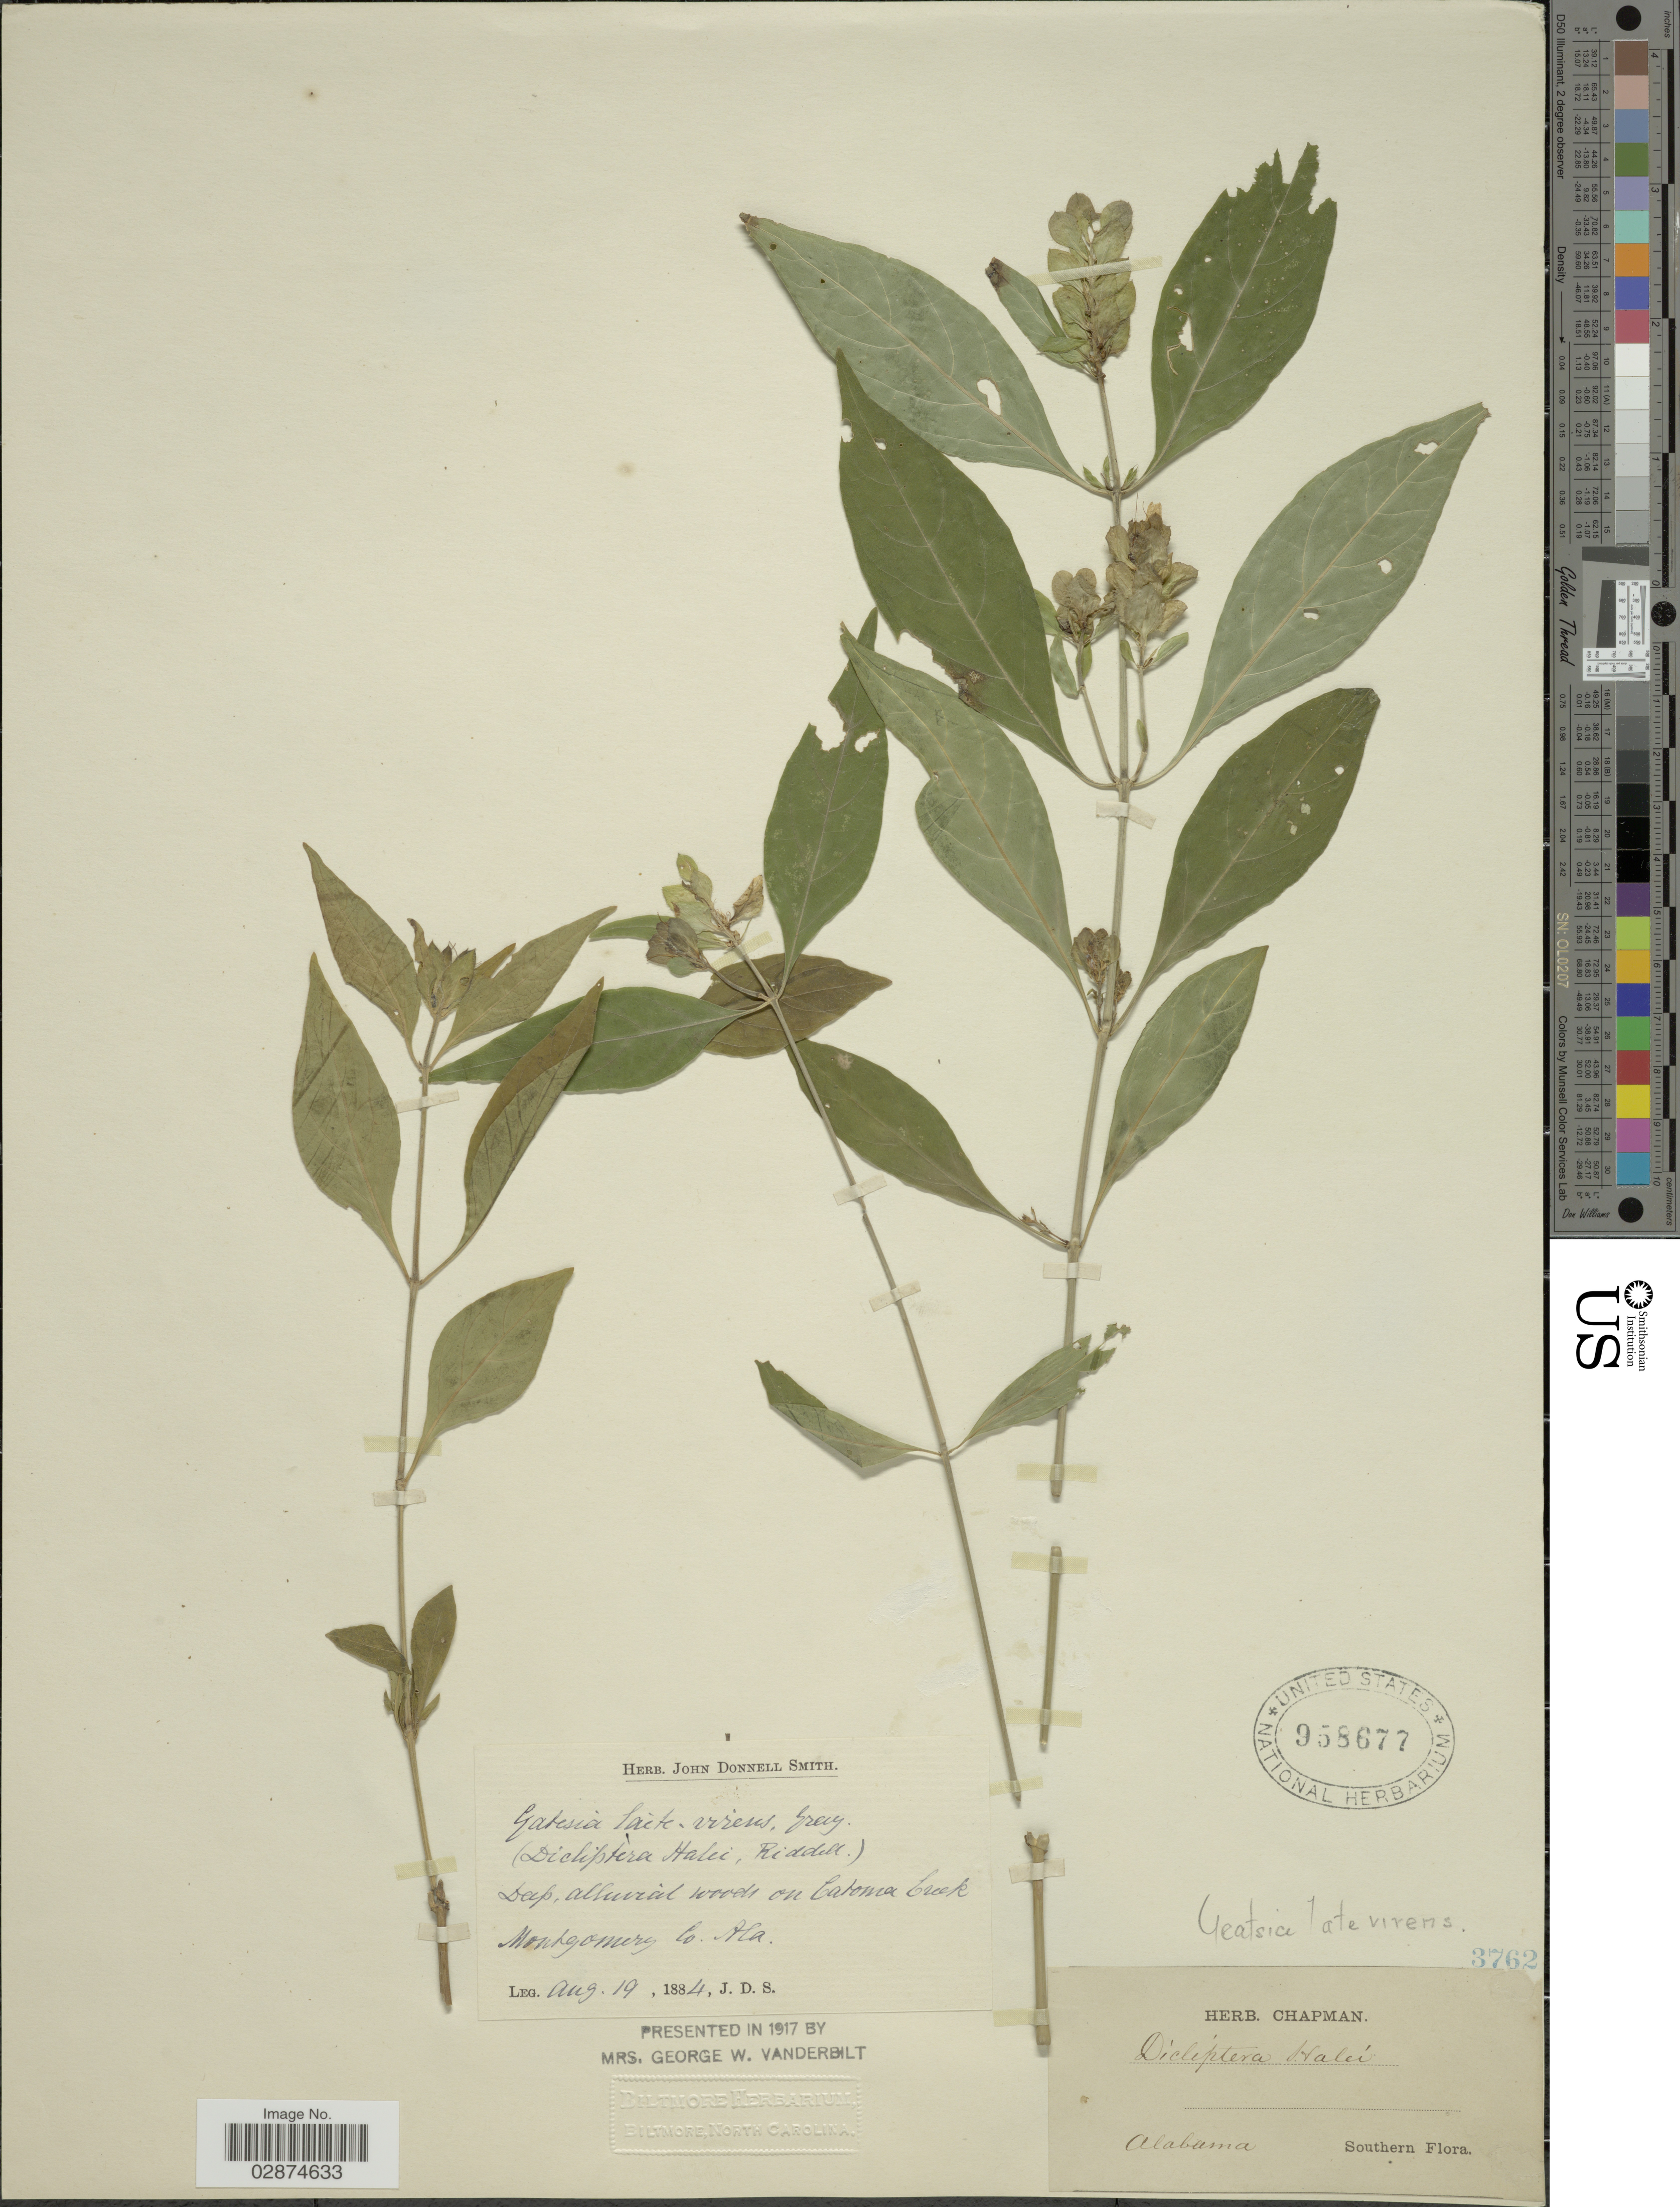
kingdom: Plantae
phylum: Tracheophyta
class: Magnoliopsida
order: Lamiales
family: Acanthaceae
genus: Yeatesia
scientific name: Yeatesia viridiflora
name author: (Nees) Small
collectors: J. Donnell Smith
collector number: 3762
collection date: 1884-08-19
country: United States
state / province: Alabama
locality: Catoma Creek Montgomery Co. Southern.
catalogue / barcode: US 958677